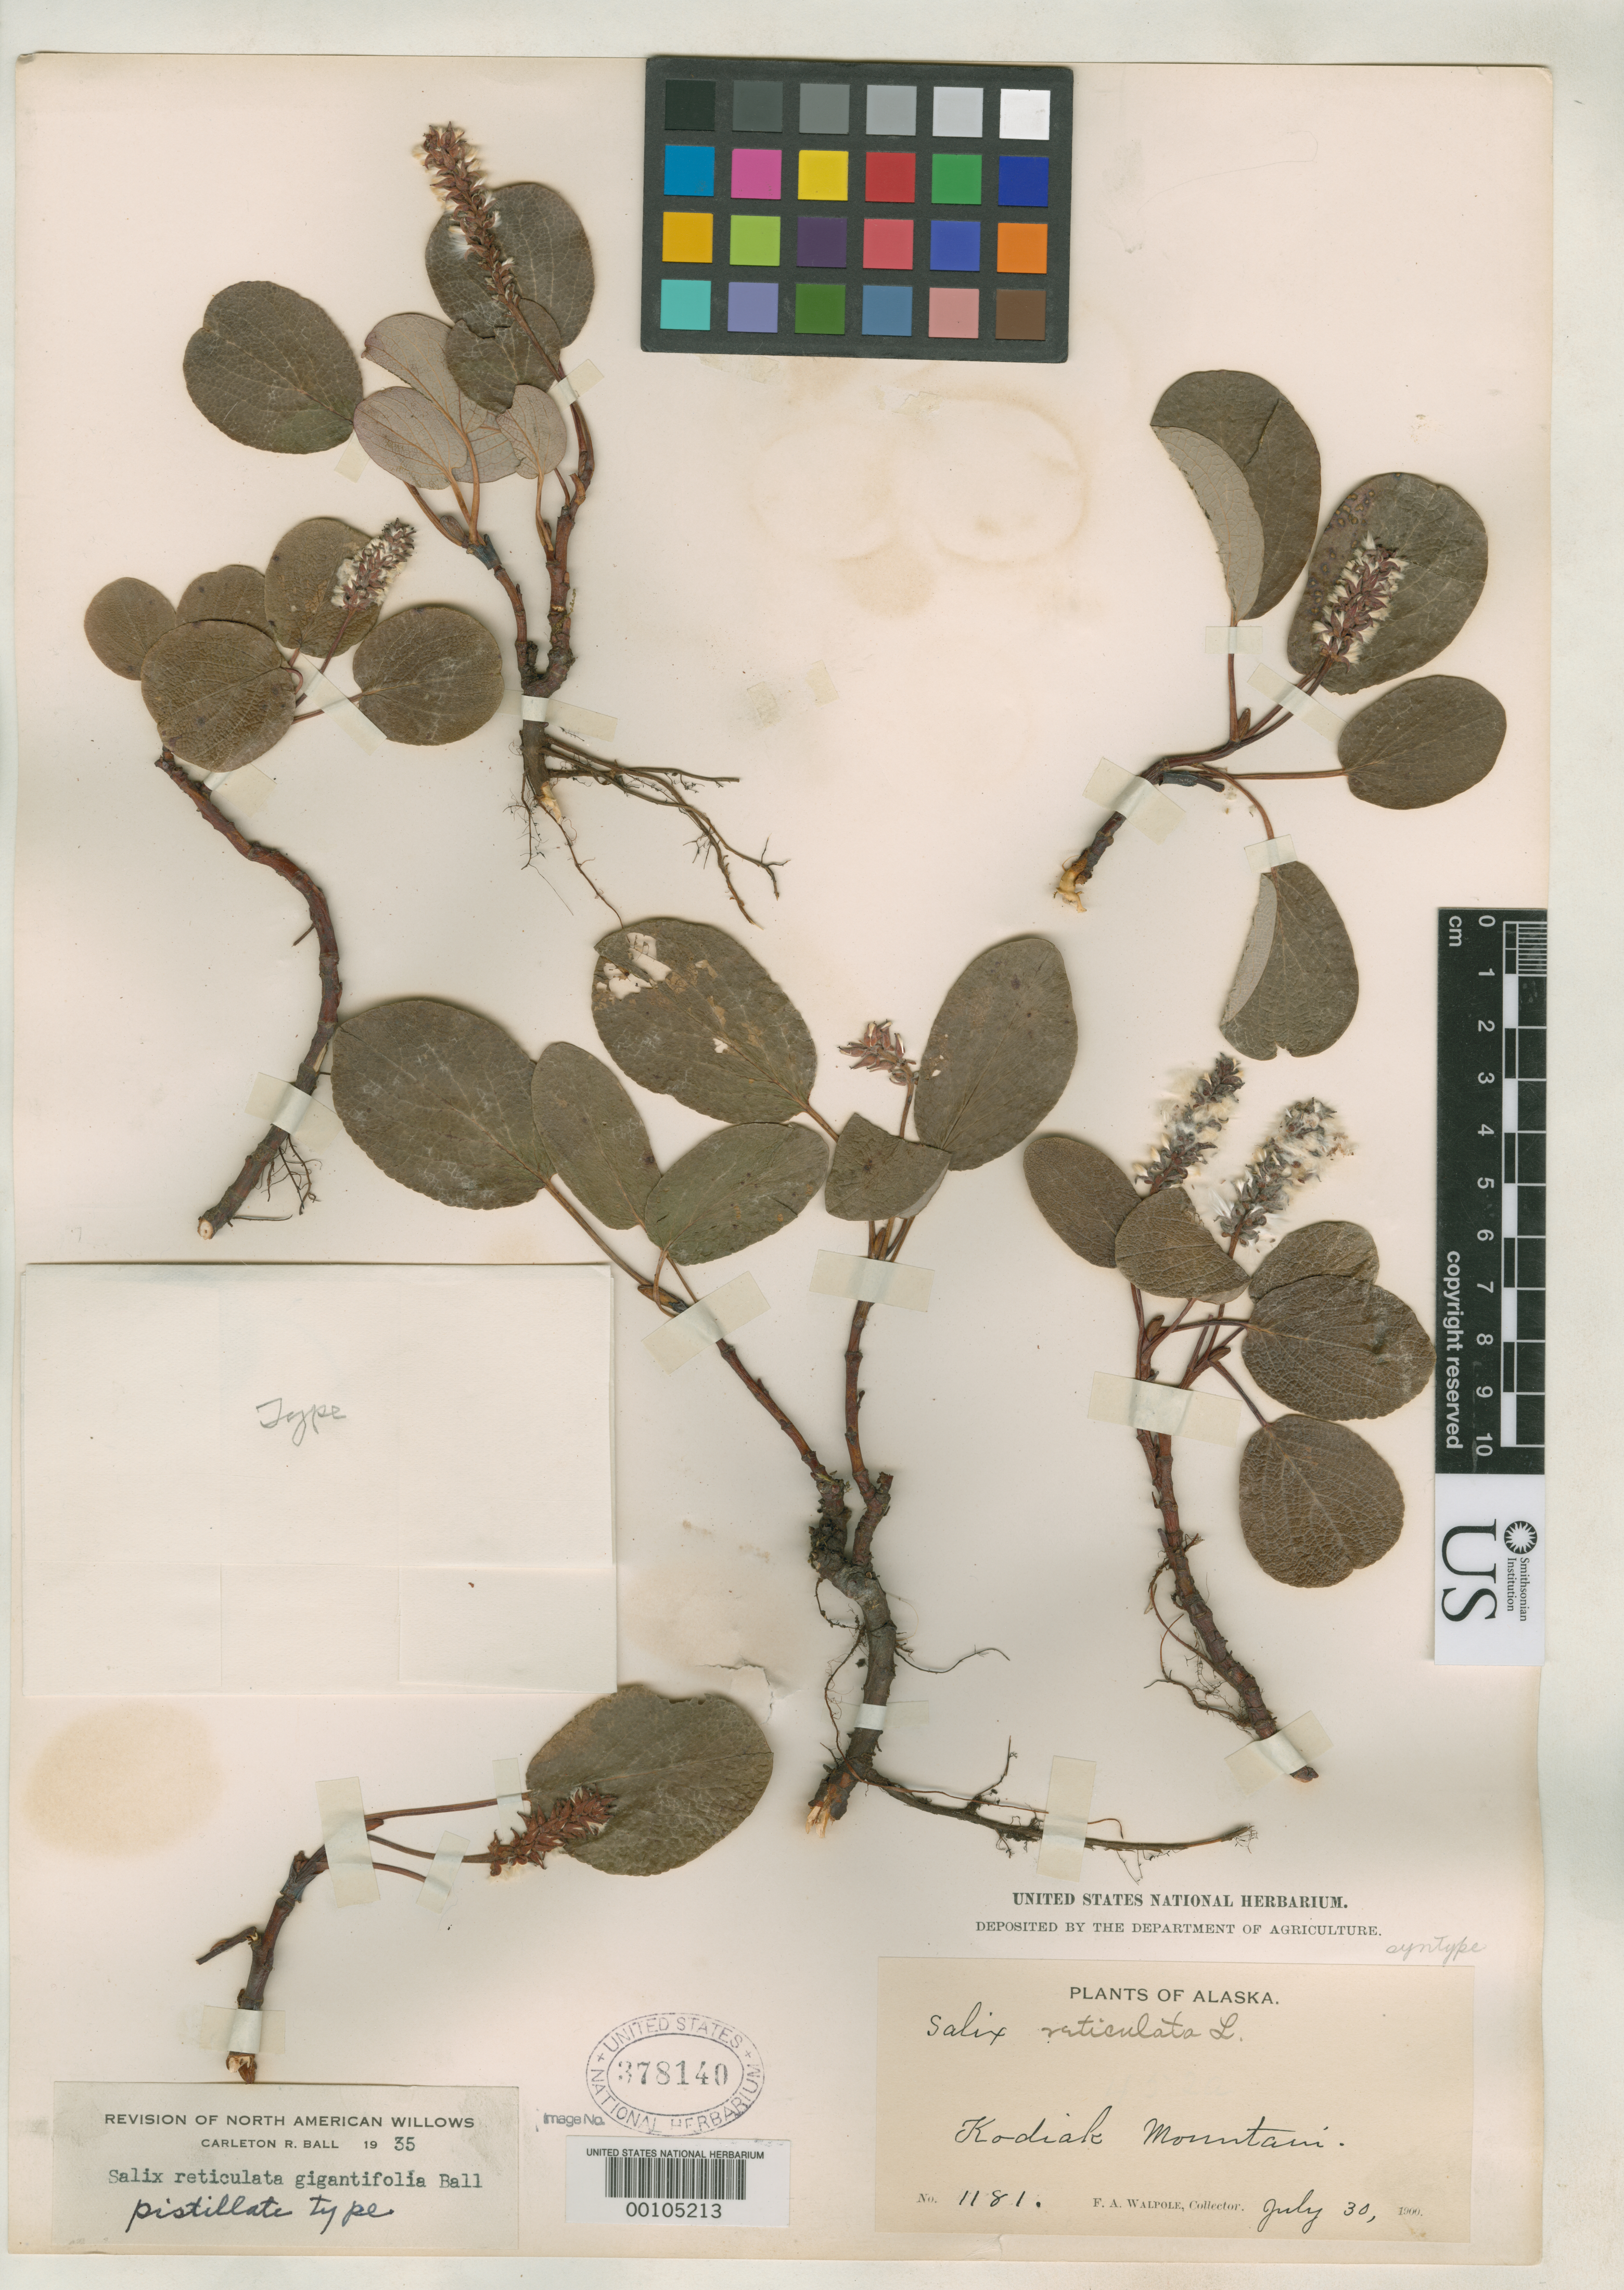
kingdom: Plantae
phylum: Tracheophyta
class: Magnoliopsida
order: Malpighiales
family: Salicaceae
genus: Salix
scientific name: Salix reticulata var. gigantifolia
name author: C.R. Ball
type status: Syntype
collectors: F. Walpole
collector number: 1181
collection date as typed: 30 Jul 1900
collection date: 1900-07-30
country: United States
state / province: Alaska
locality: Kodiak Mountain.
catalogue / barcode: US 378140